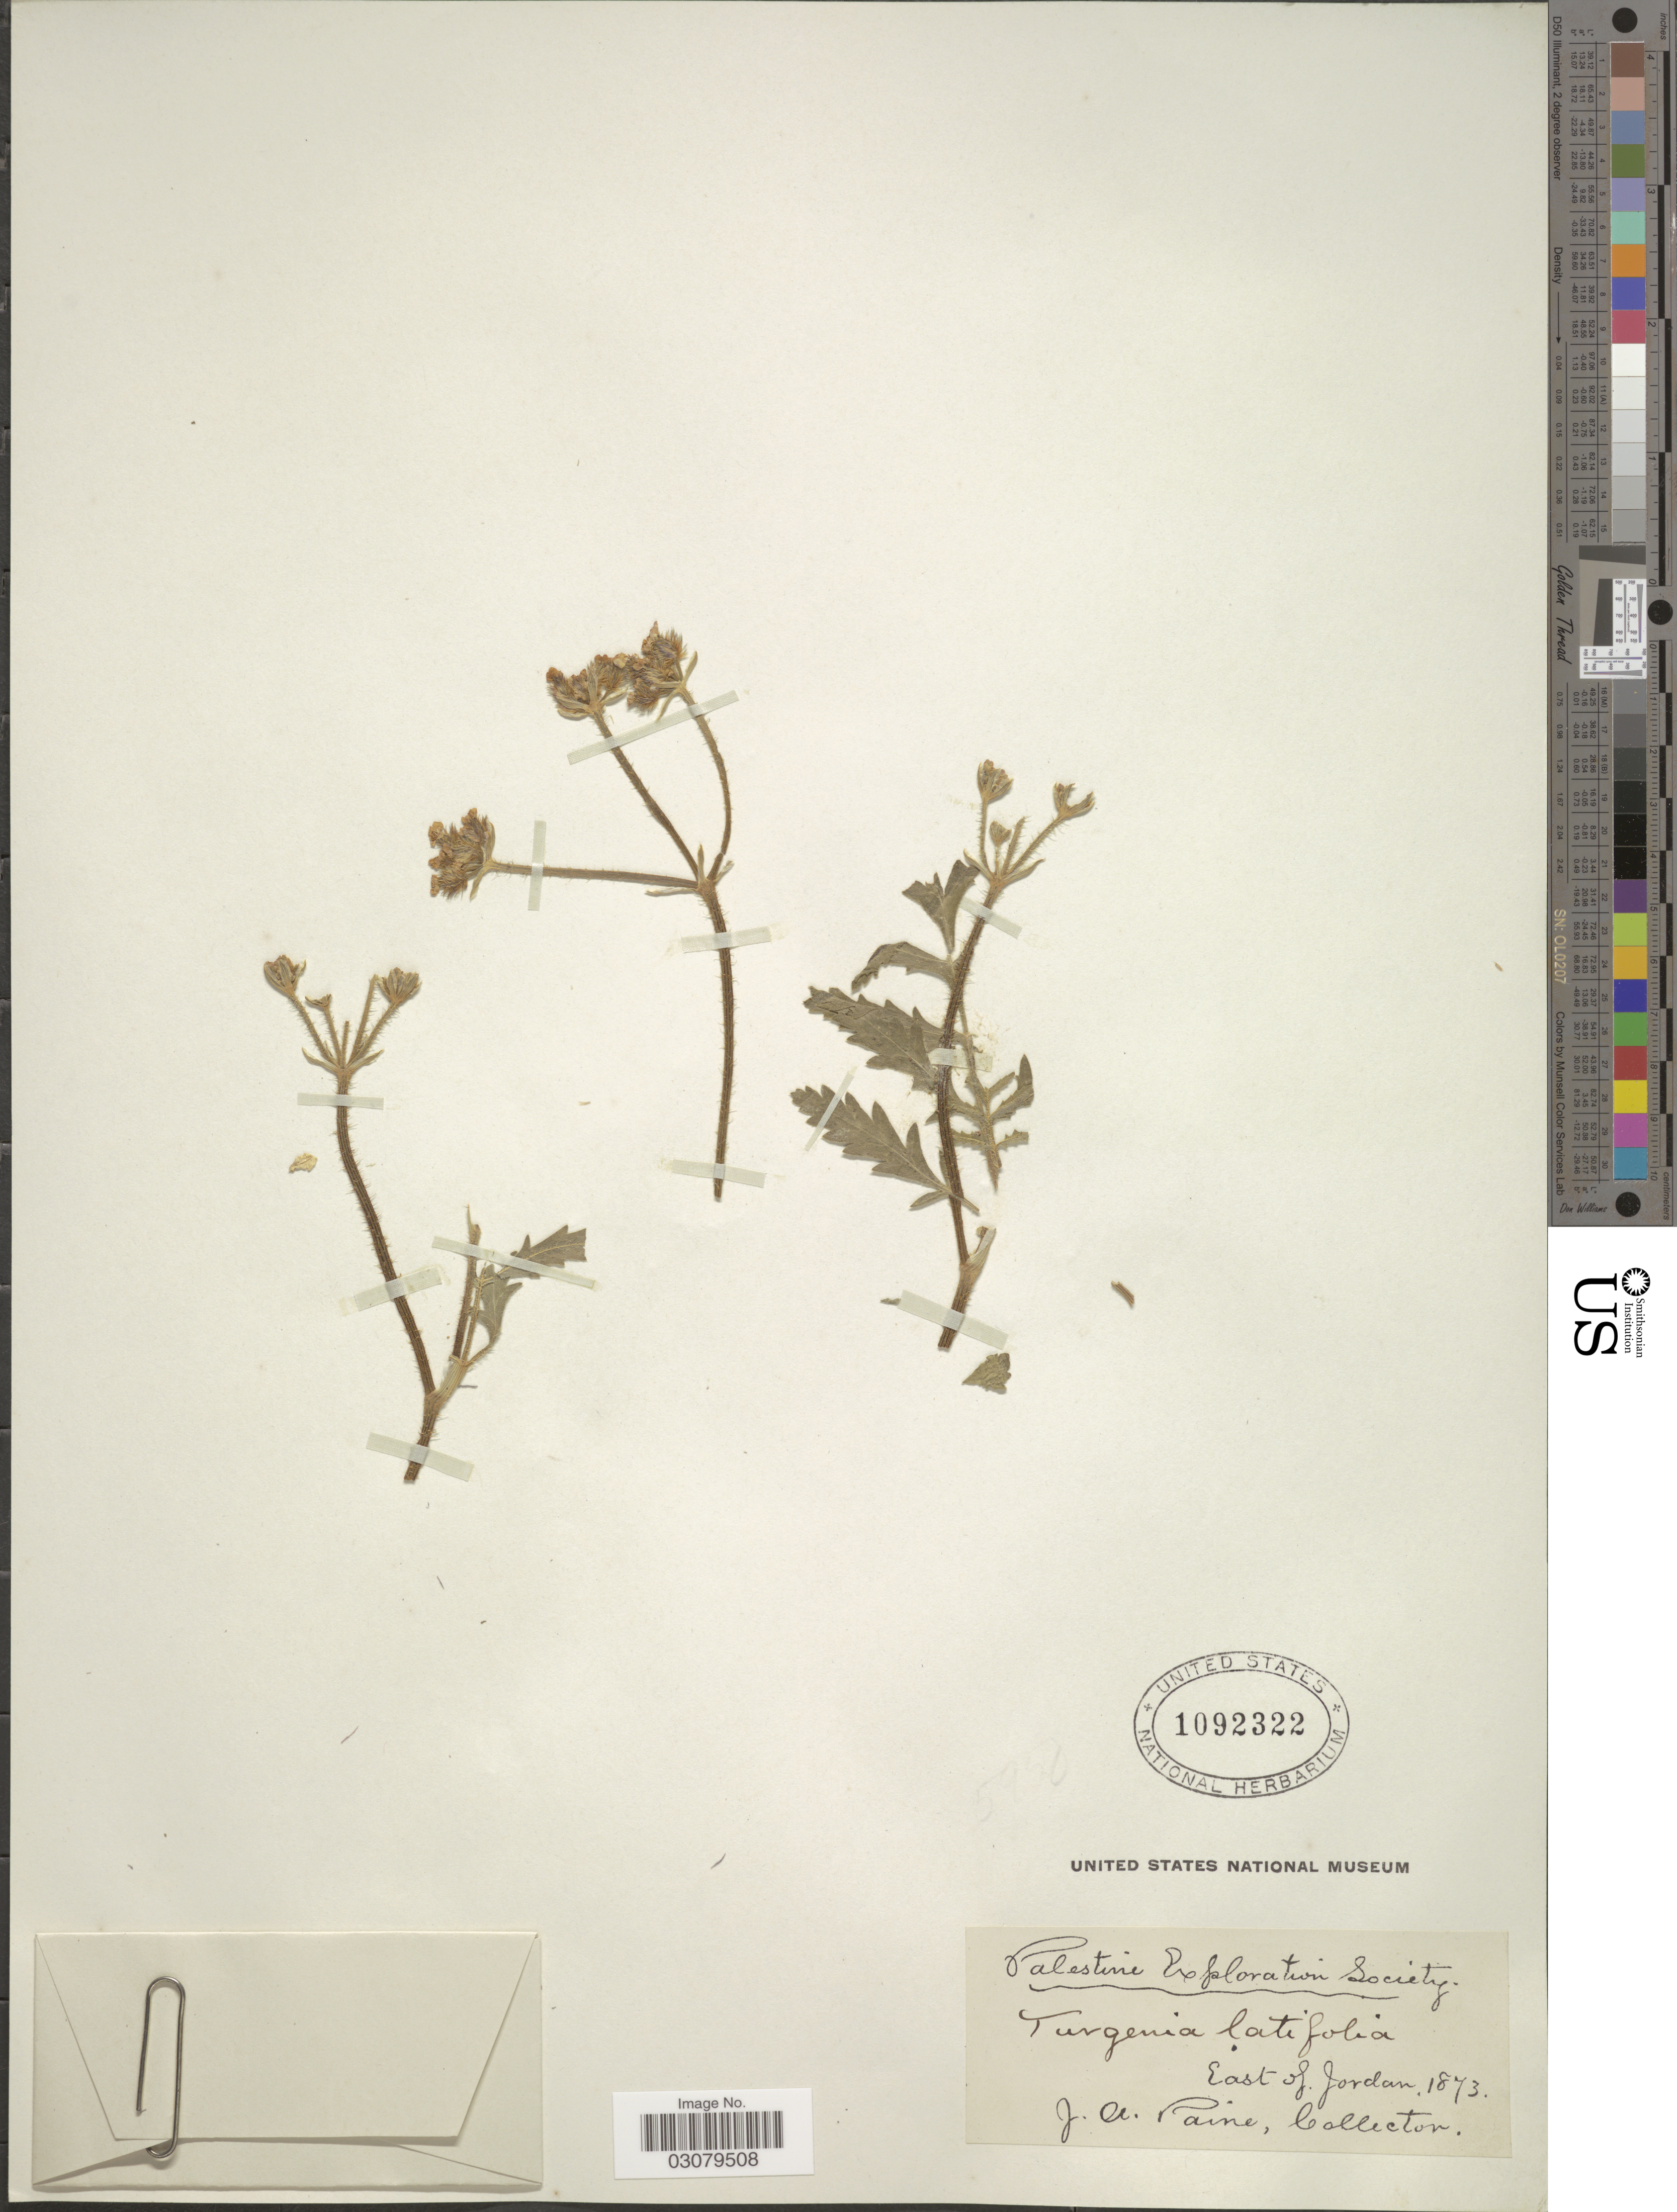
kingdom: Plantae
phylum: Tracheophyta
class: Magnoliopsida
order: Apiales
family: Apiaceae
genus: Turgenia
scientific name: Turgenia latifolia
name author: Hoffm.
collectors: J. A. Paine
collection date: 1873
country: Jordan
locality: Palestine. East of Jordan.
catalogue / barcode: US 1092322